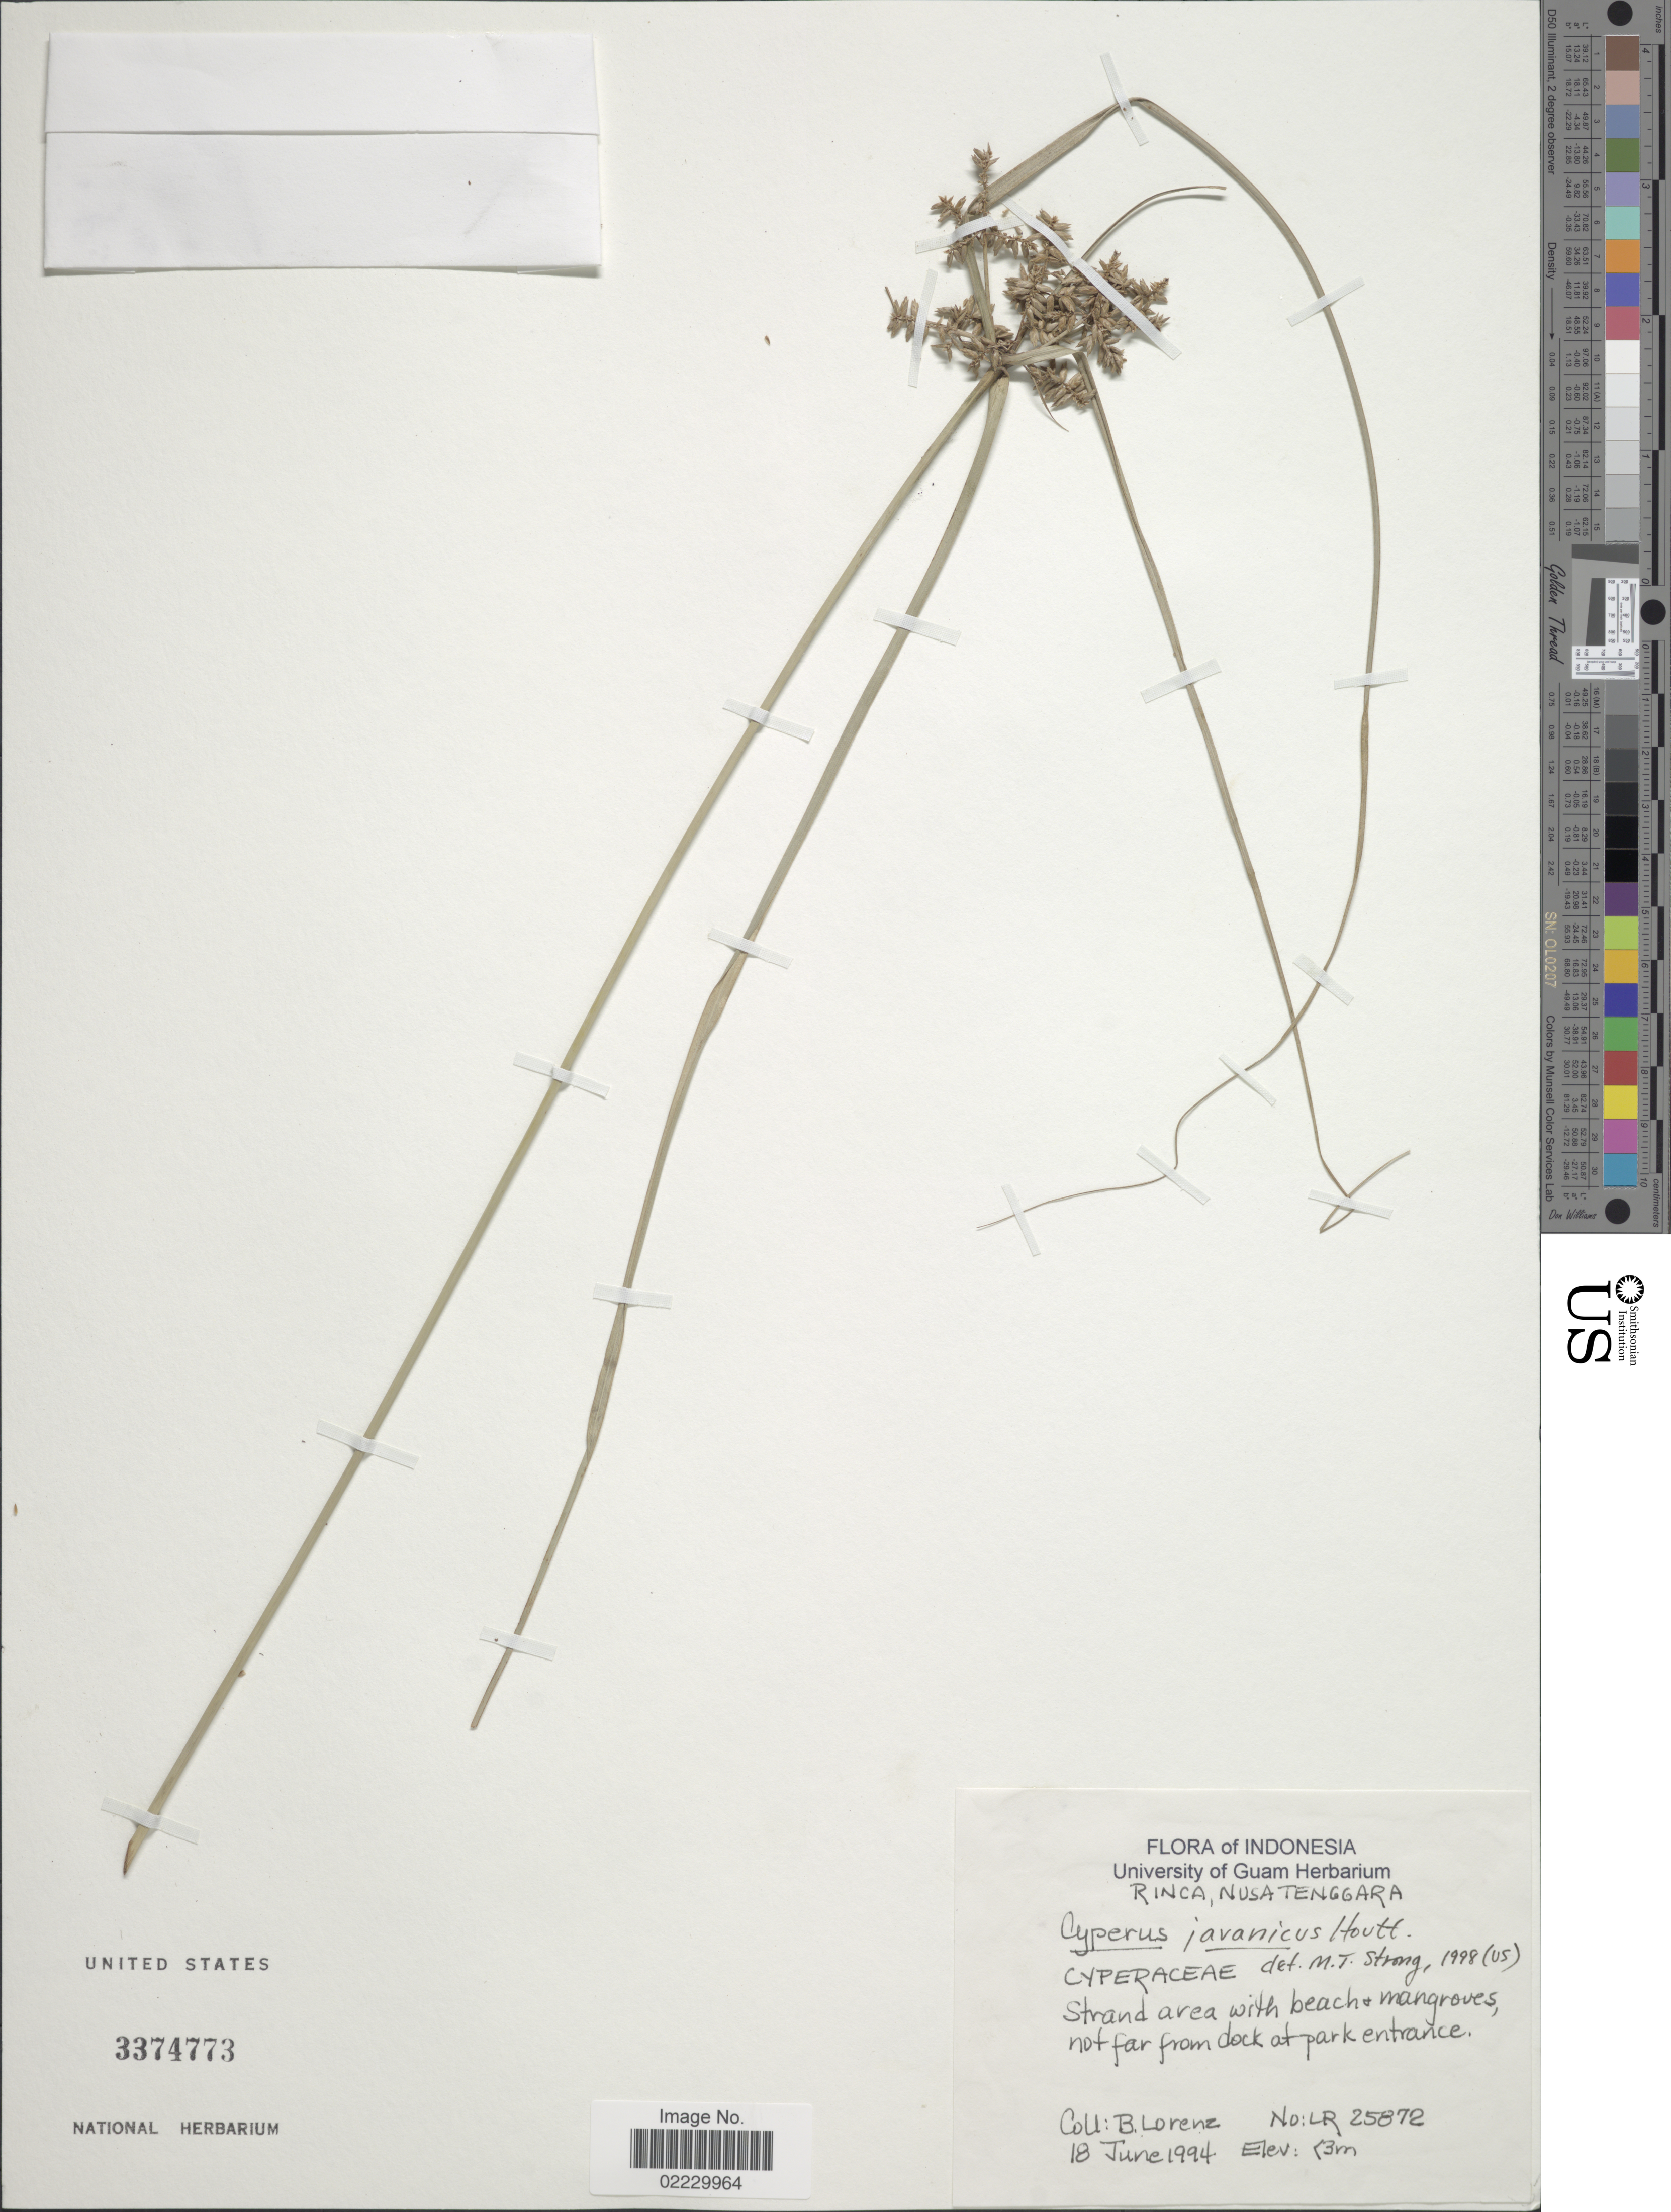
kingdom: Plantae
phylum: Tracheophyta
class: Liliopsida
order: Poales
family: Cyperaceae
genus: Cyperus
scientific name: Cyperus javanicus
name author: Houtt.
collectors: B. Lorenz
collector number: LR 25872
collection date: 1994-06-18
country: Indonesia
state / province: Nusa Tenggara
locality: Rinca. Not far from dock of park entrance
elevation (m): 3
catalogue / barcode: US 3374773